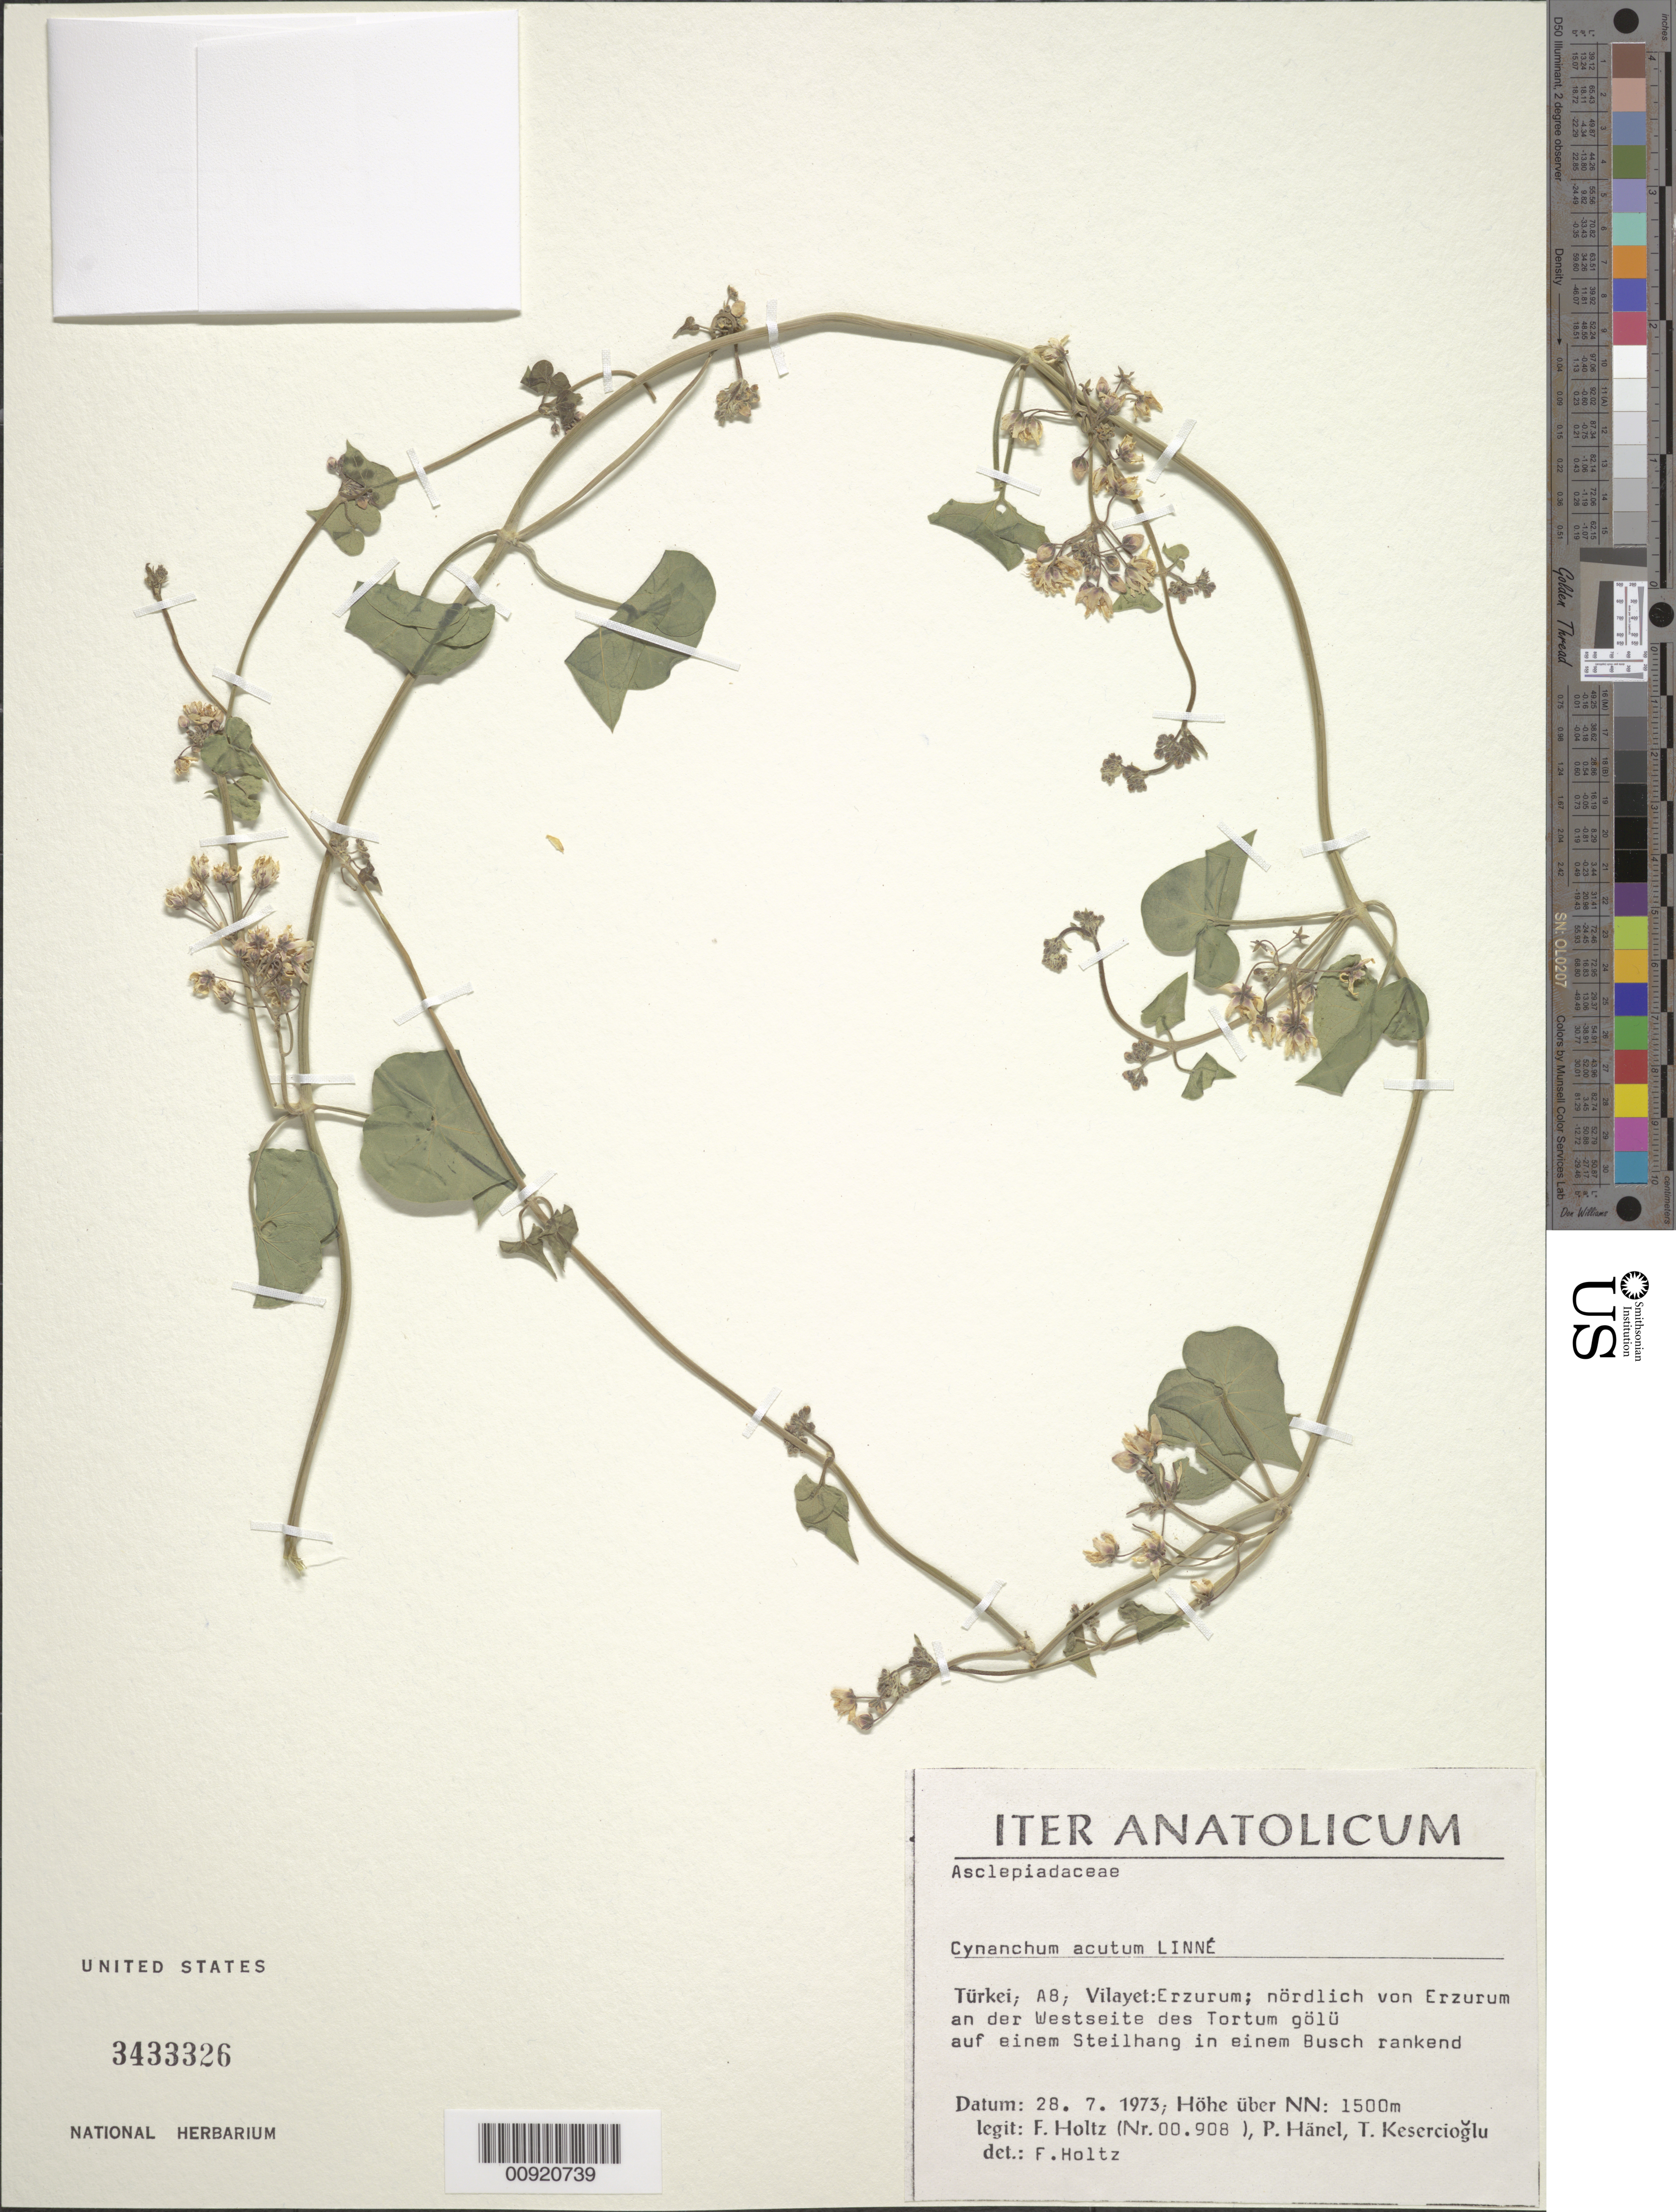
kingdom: Plantae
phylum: Tracheophyta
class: Magnoliopsida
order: Gentianales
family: Apocynaceae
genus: Cynanchum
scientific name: Cynanchum acutum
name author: L.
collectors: Holtz, F., Hänel, P. & Kesercioglu, T.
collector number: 00908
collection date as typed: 28 Jul 1973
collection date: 1973-07-28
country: Turkey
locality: Vilayet: erzurum; nördlich von Erzurum an der Westseite des tortum gölü auf einem Steilhang in einem Busch rankend.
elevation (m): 1500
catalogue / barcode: US 3433326